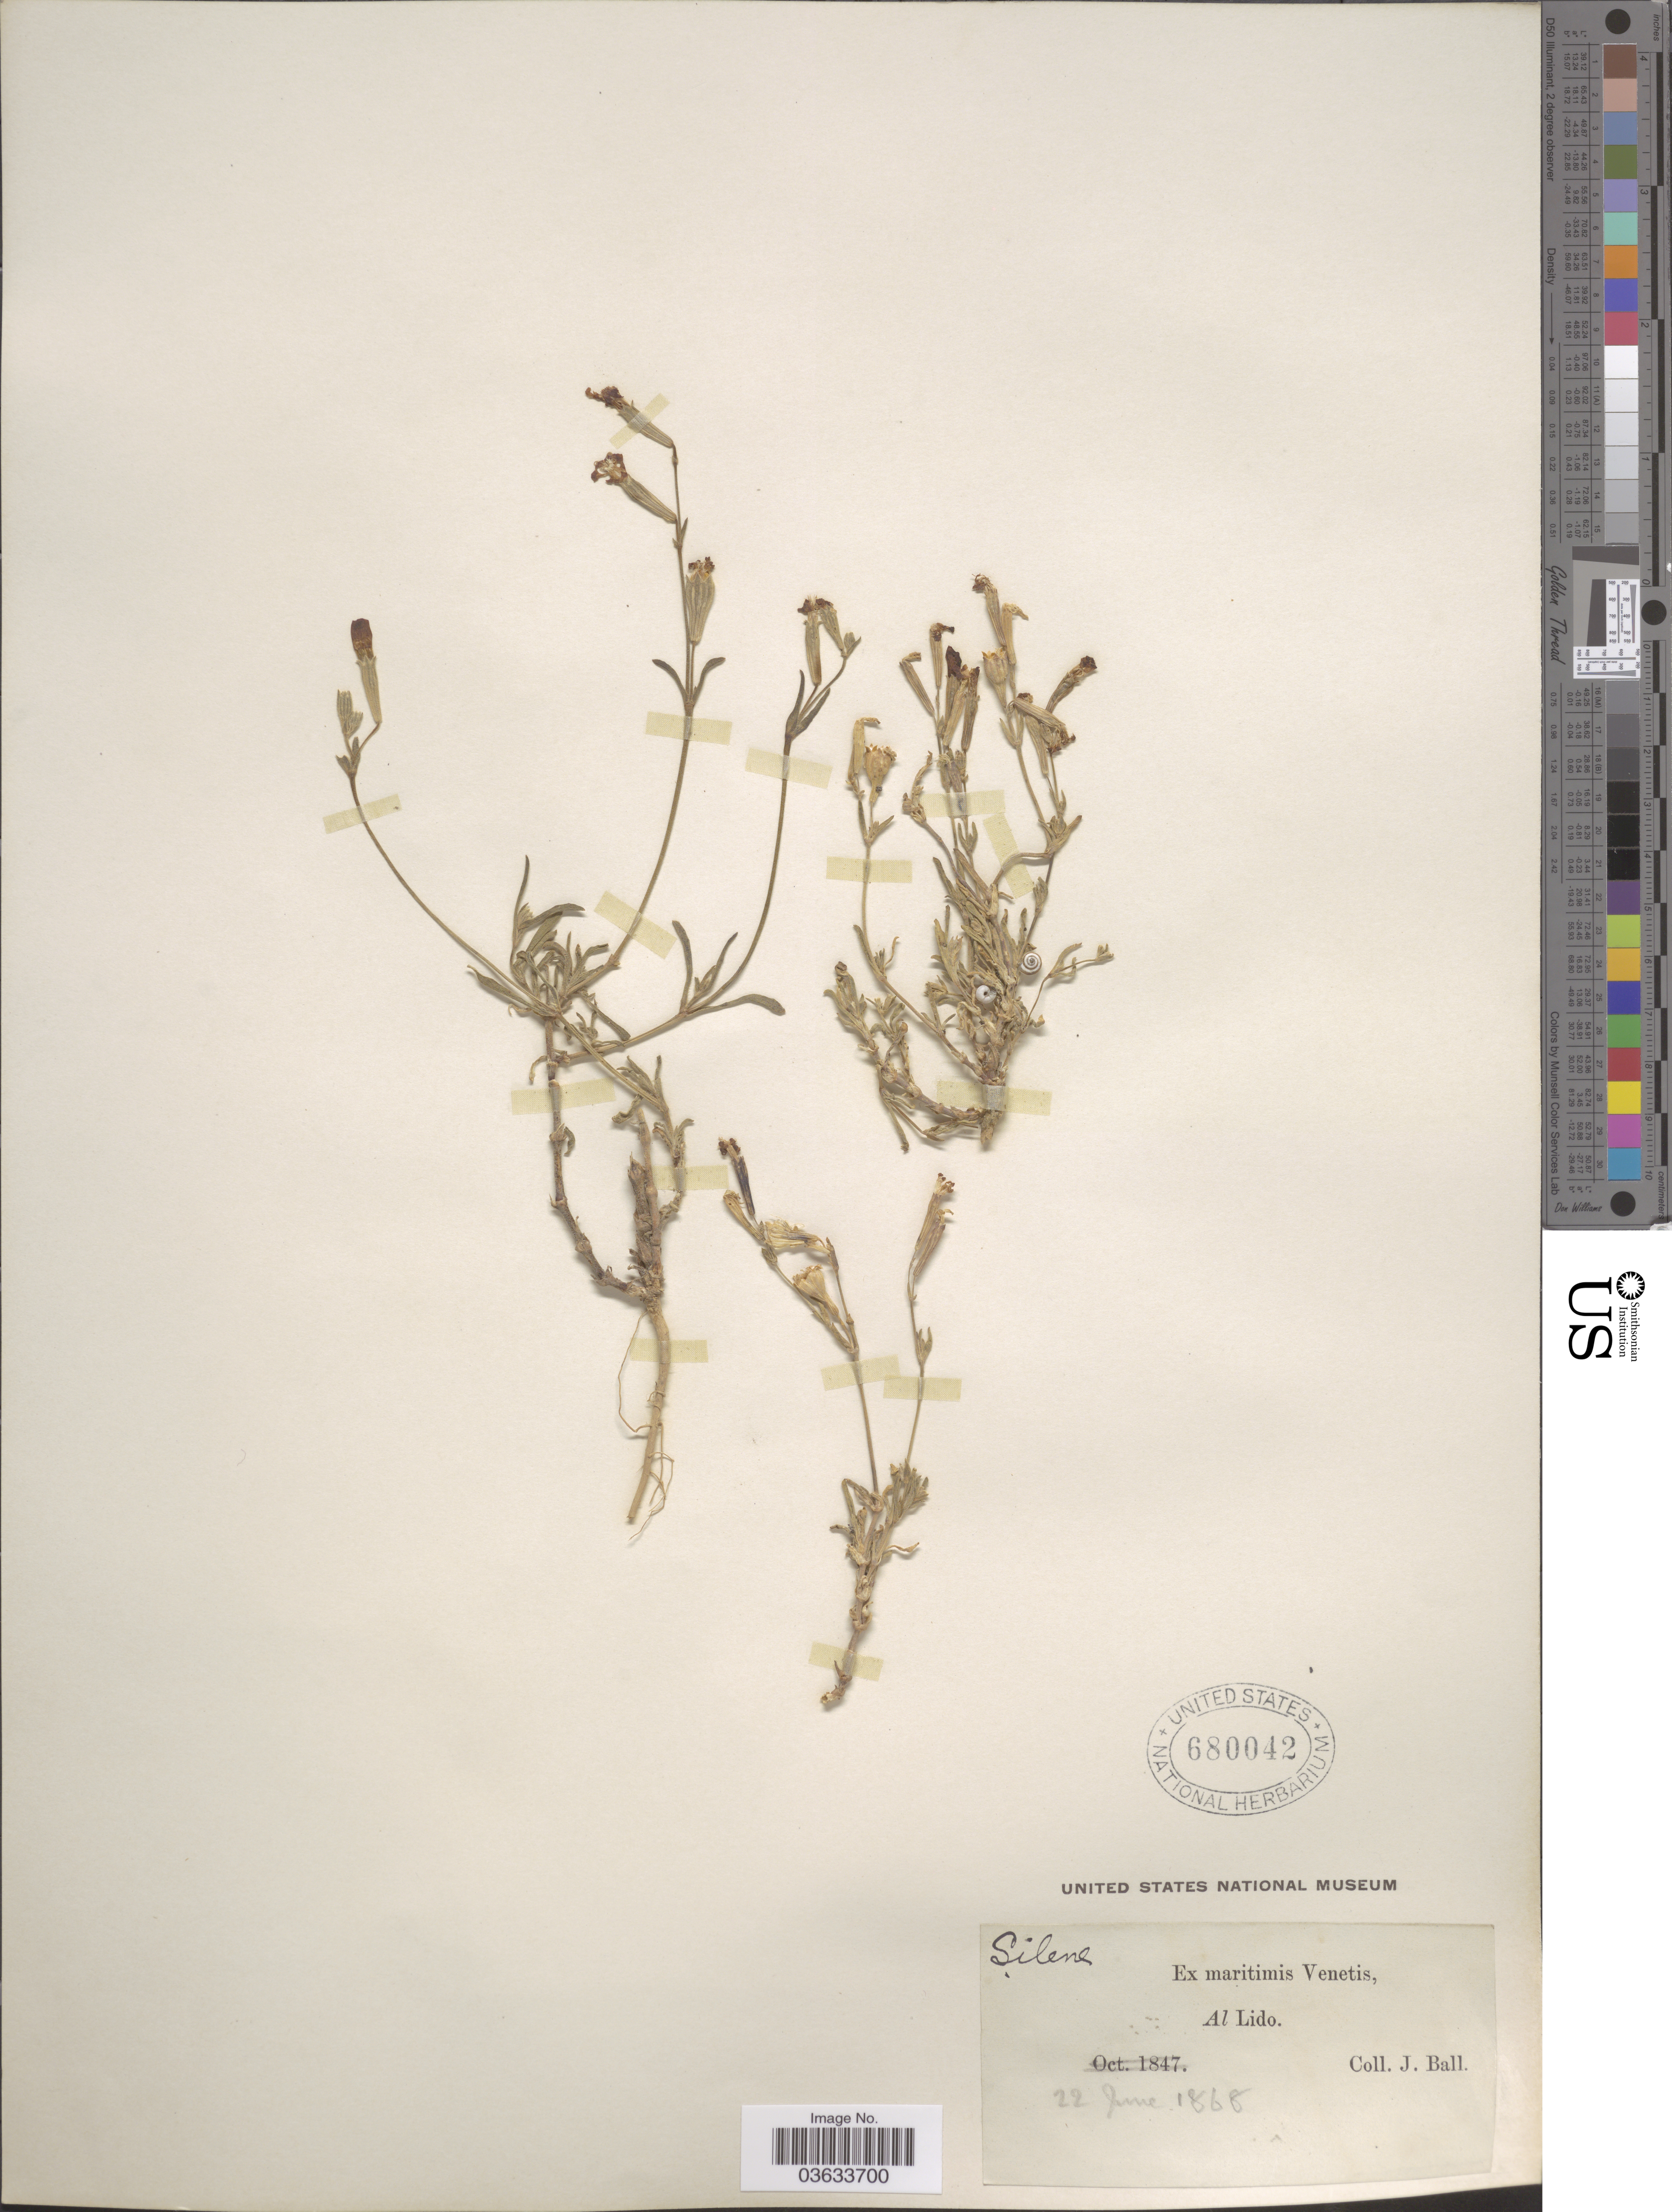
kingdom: Plantae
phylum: Tracheophyta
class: Magnoliopsida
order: Caryophyllales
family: Caryophyllaceae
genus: Silene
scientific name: Silene sp.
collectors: J. Ball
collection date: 1868-06-22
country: Italy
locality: Ex maritimis Venetis, Al Lido.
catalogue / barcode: US 680042